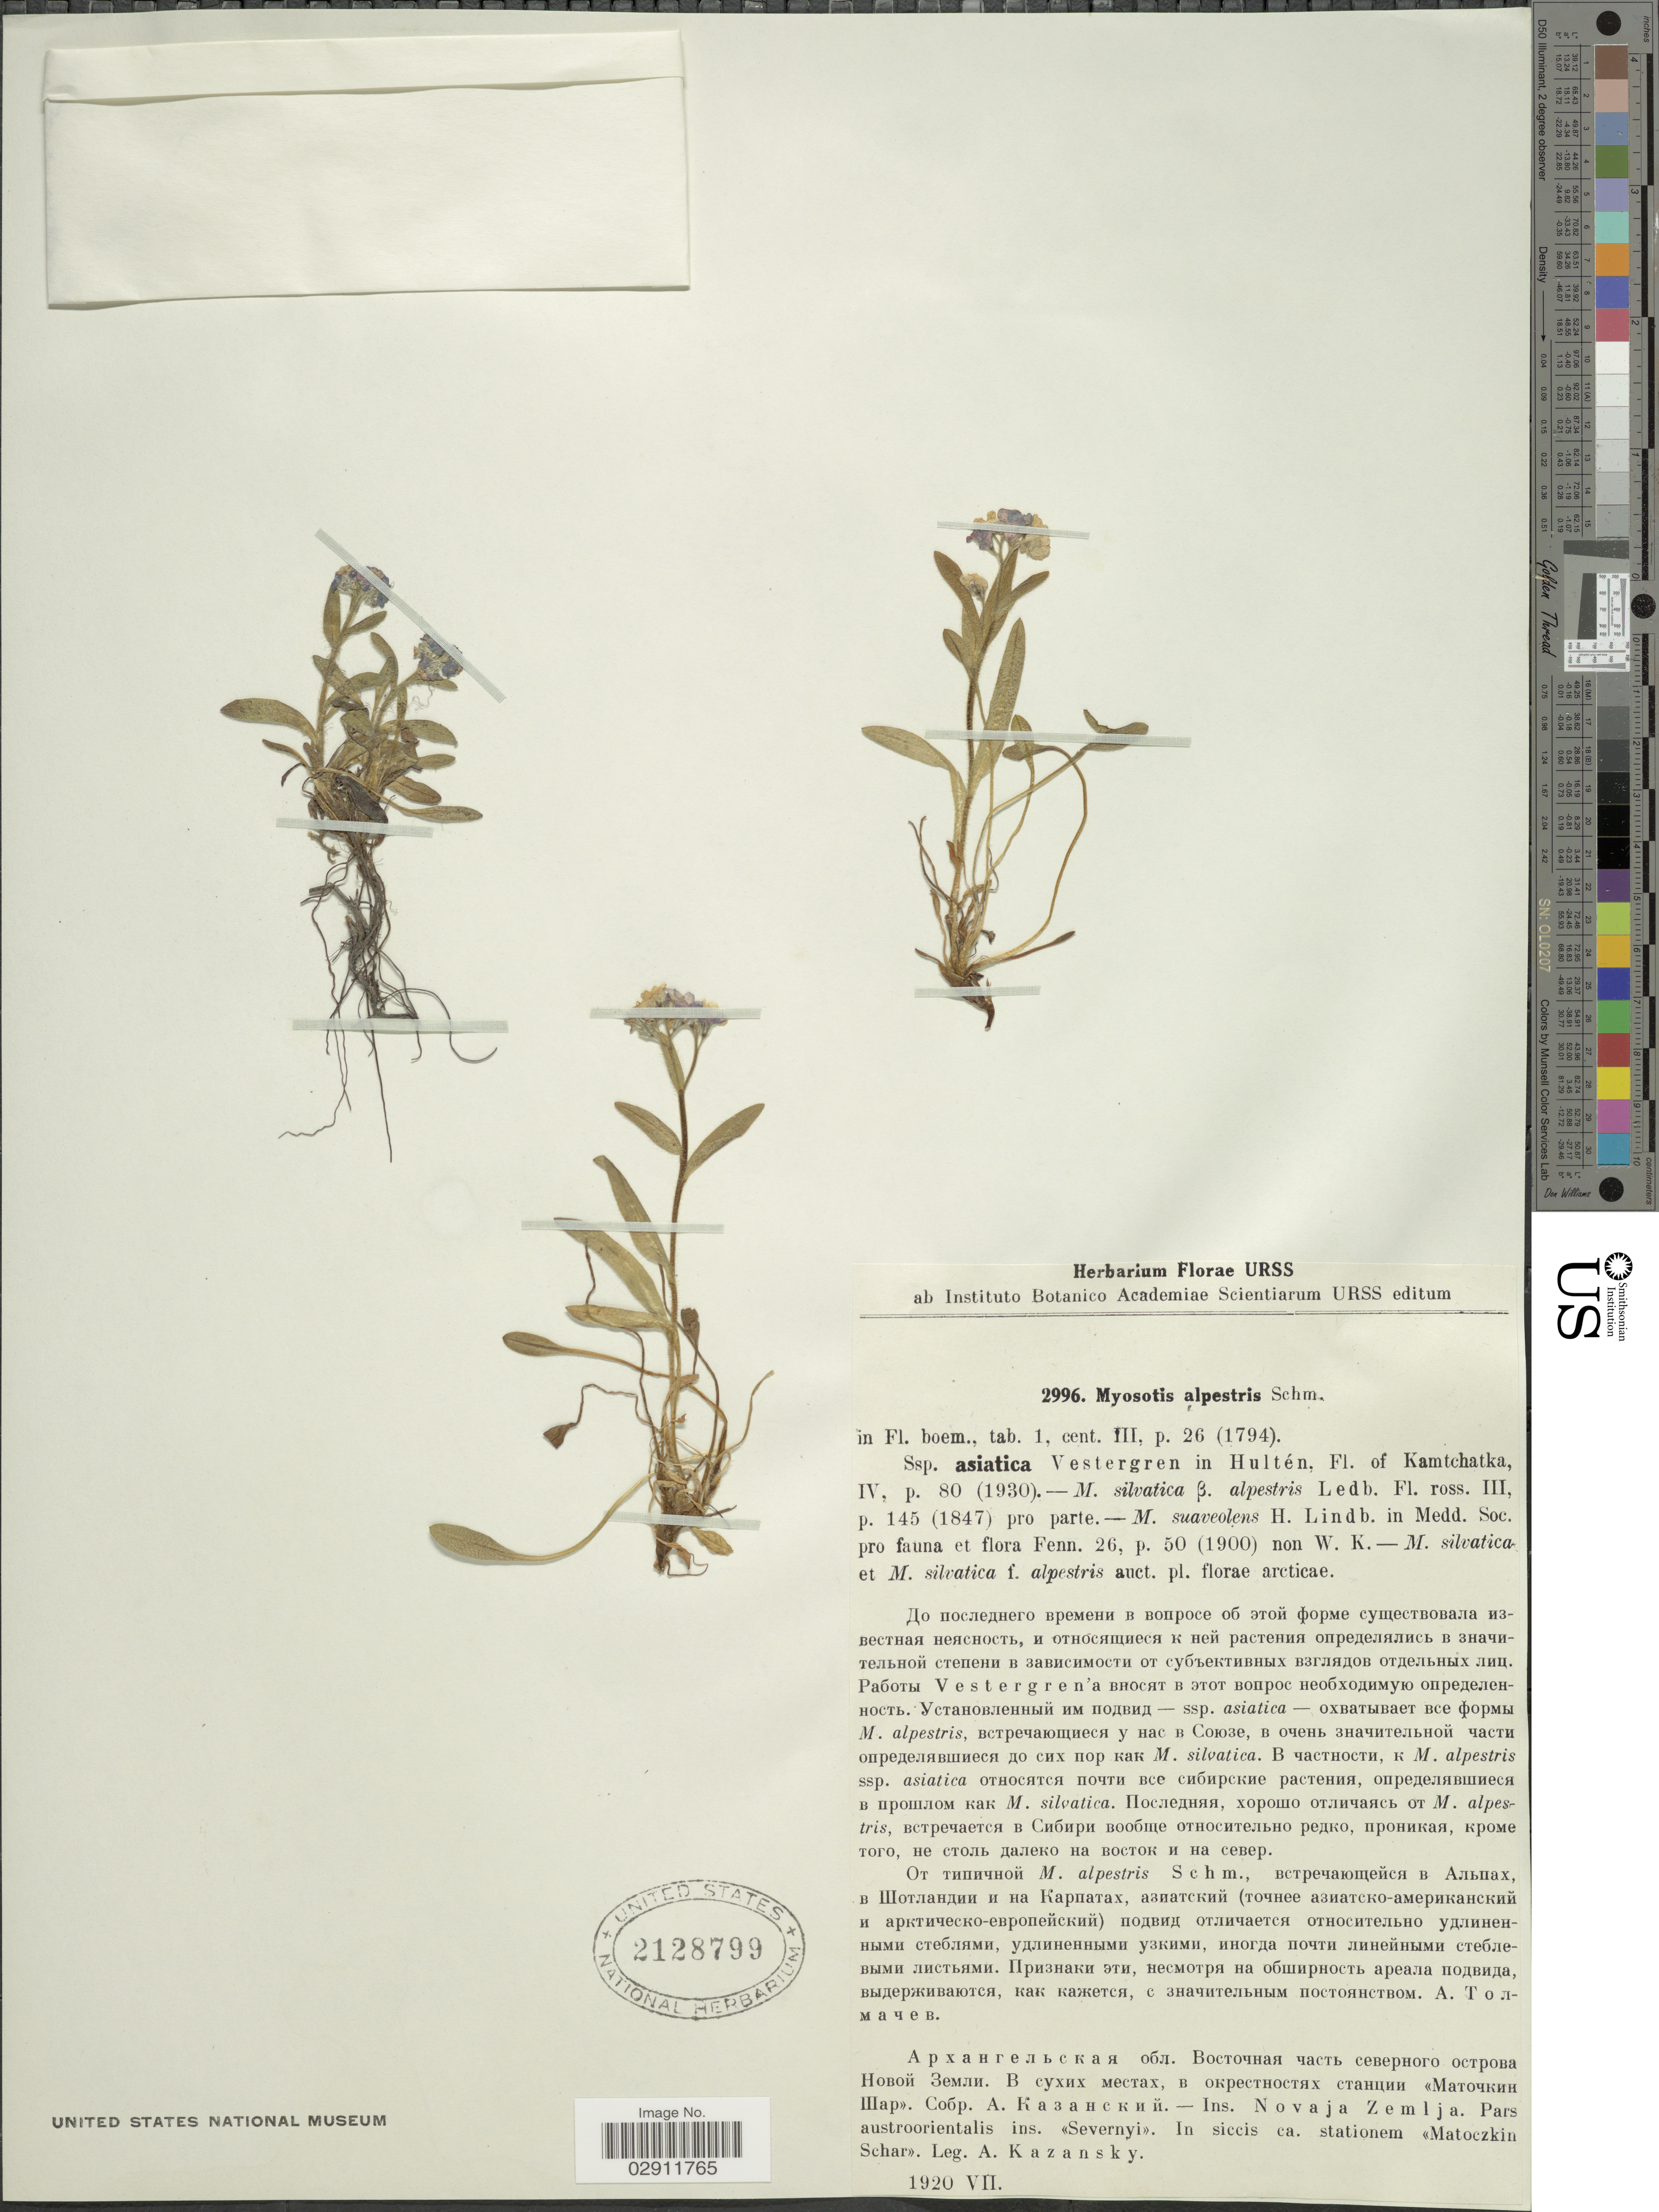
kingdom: Plantae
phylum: Tracheophyta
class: Magnoliopsida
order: Boraginales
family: Boraginaceae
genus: Myosotis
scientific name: Myosotis alpestris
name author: F.W. Schmidt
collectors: A. Kazansky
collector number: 2996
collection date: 1920-07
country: Russian Federation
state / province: Arkhangelsk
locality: Ins. Novaja Zemlja. Pars austroorientalis ins. Severnyi. In siccis ca. stationem Matoczkin Schar.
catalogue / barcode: US 2128799